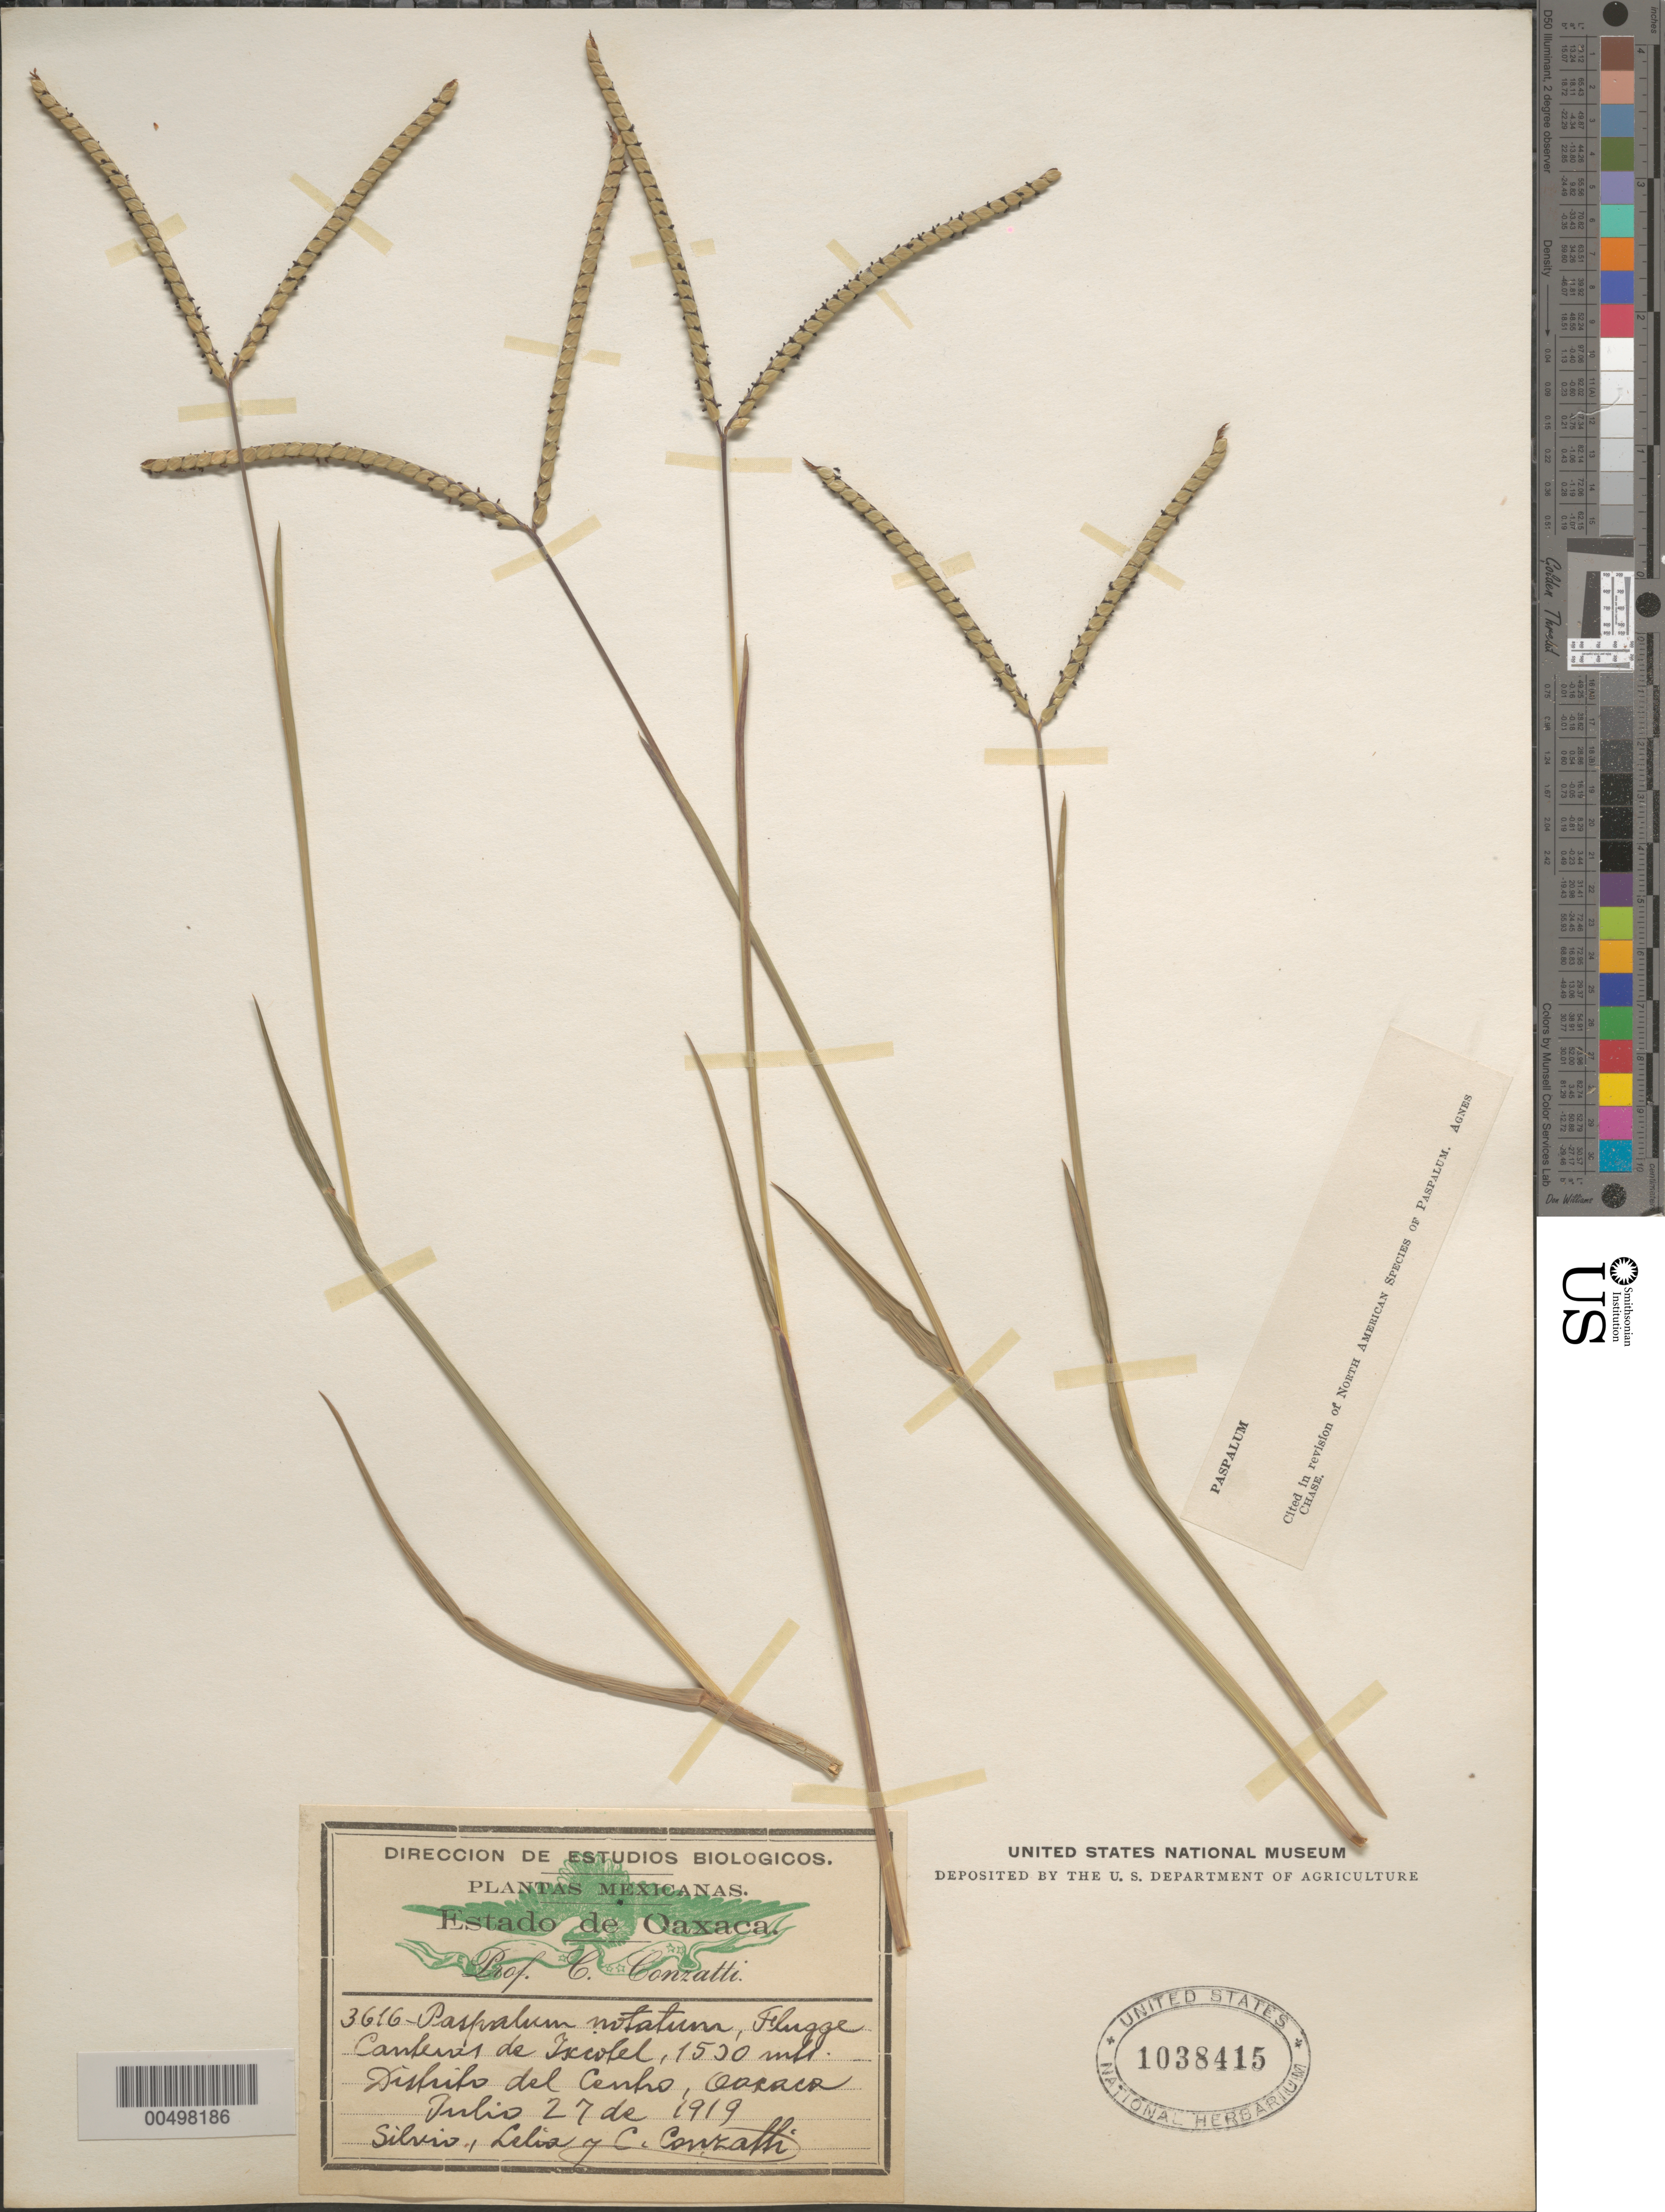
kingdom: Plantae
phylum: Tracheophyta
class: Liliopsida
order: Poales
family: Poaceae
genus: Paspalum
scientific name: Paspalum notatum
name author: Flüggé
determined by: Chase, [M.] Agnes, (US)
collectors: C. Conzatti, -. Silvio & -. Lelia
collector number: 3616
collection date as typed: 27 Jul 1919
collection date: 1919-07-27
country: Mexico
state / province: Oaxaca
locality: Canteras de Ixcotel, Dist del Centro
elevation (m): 1530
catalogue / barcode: US 1038415